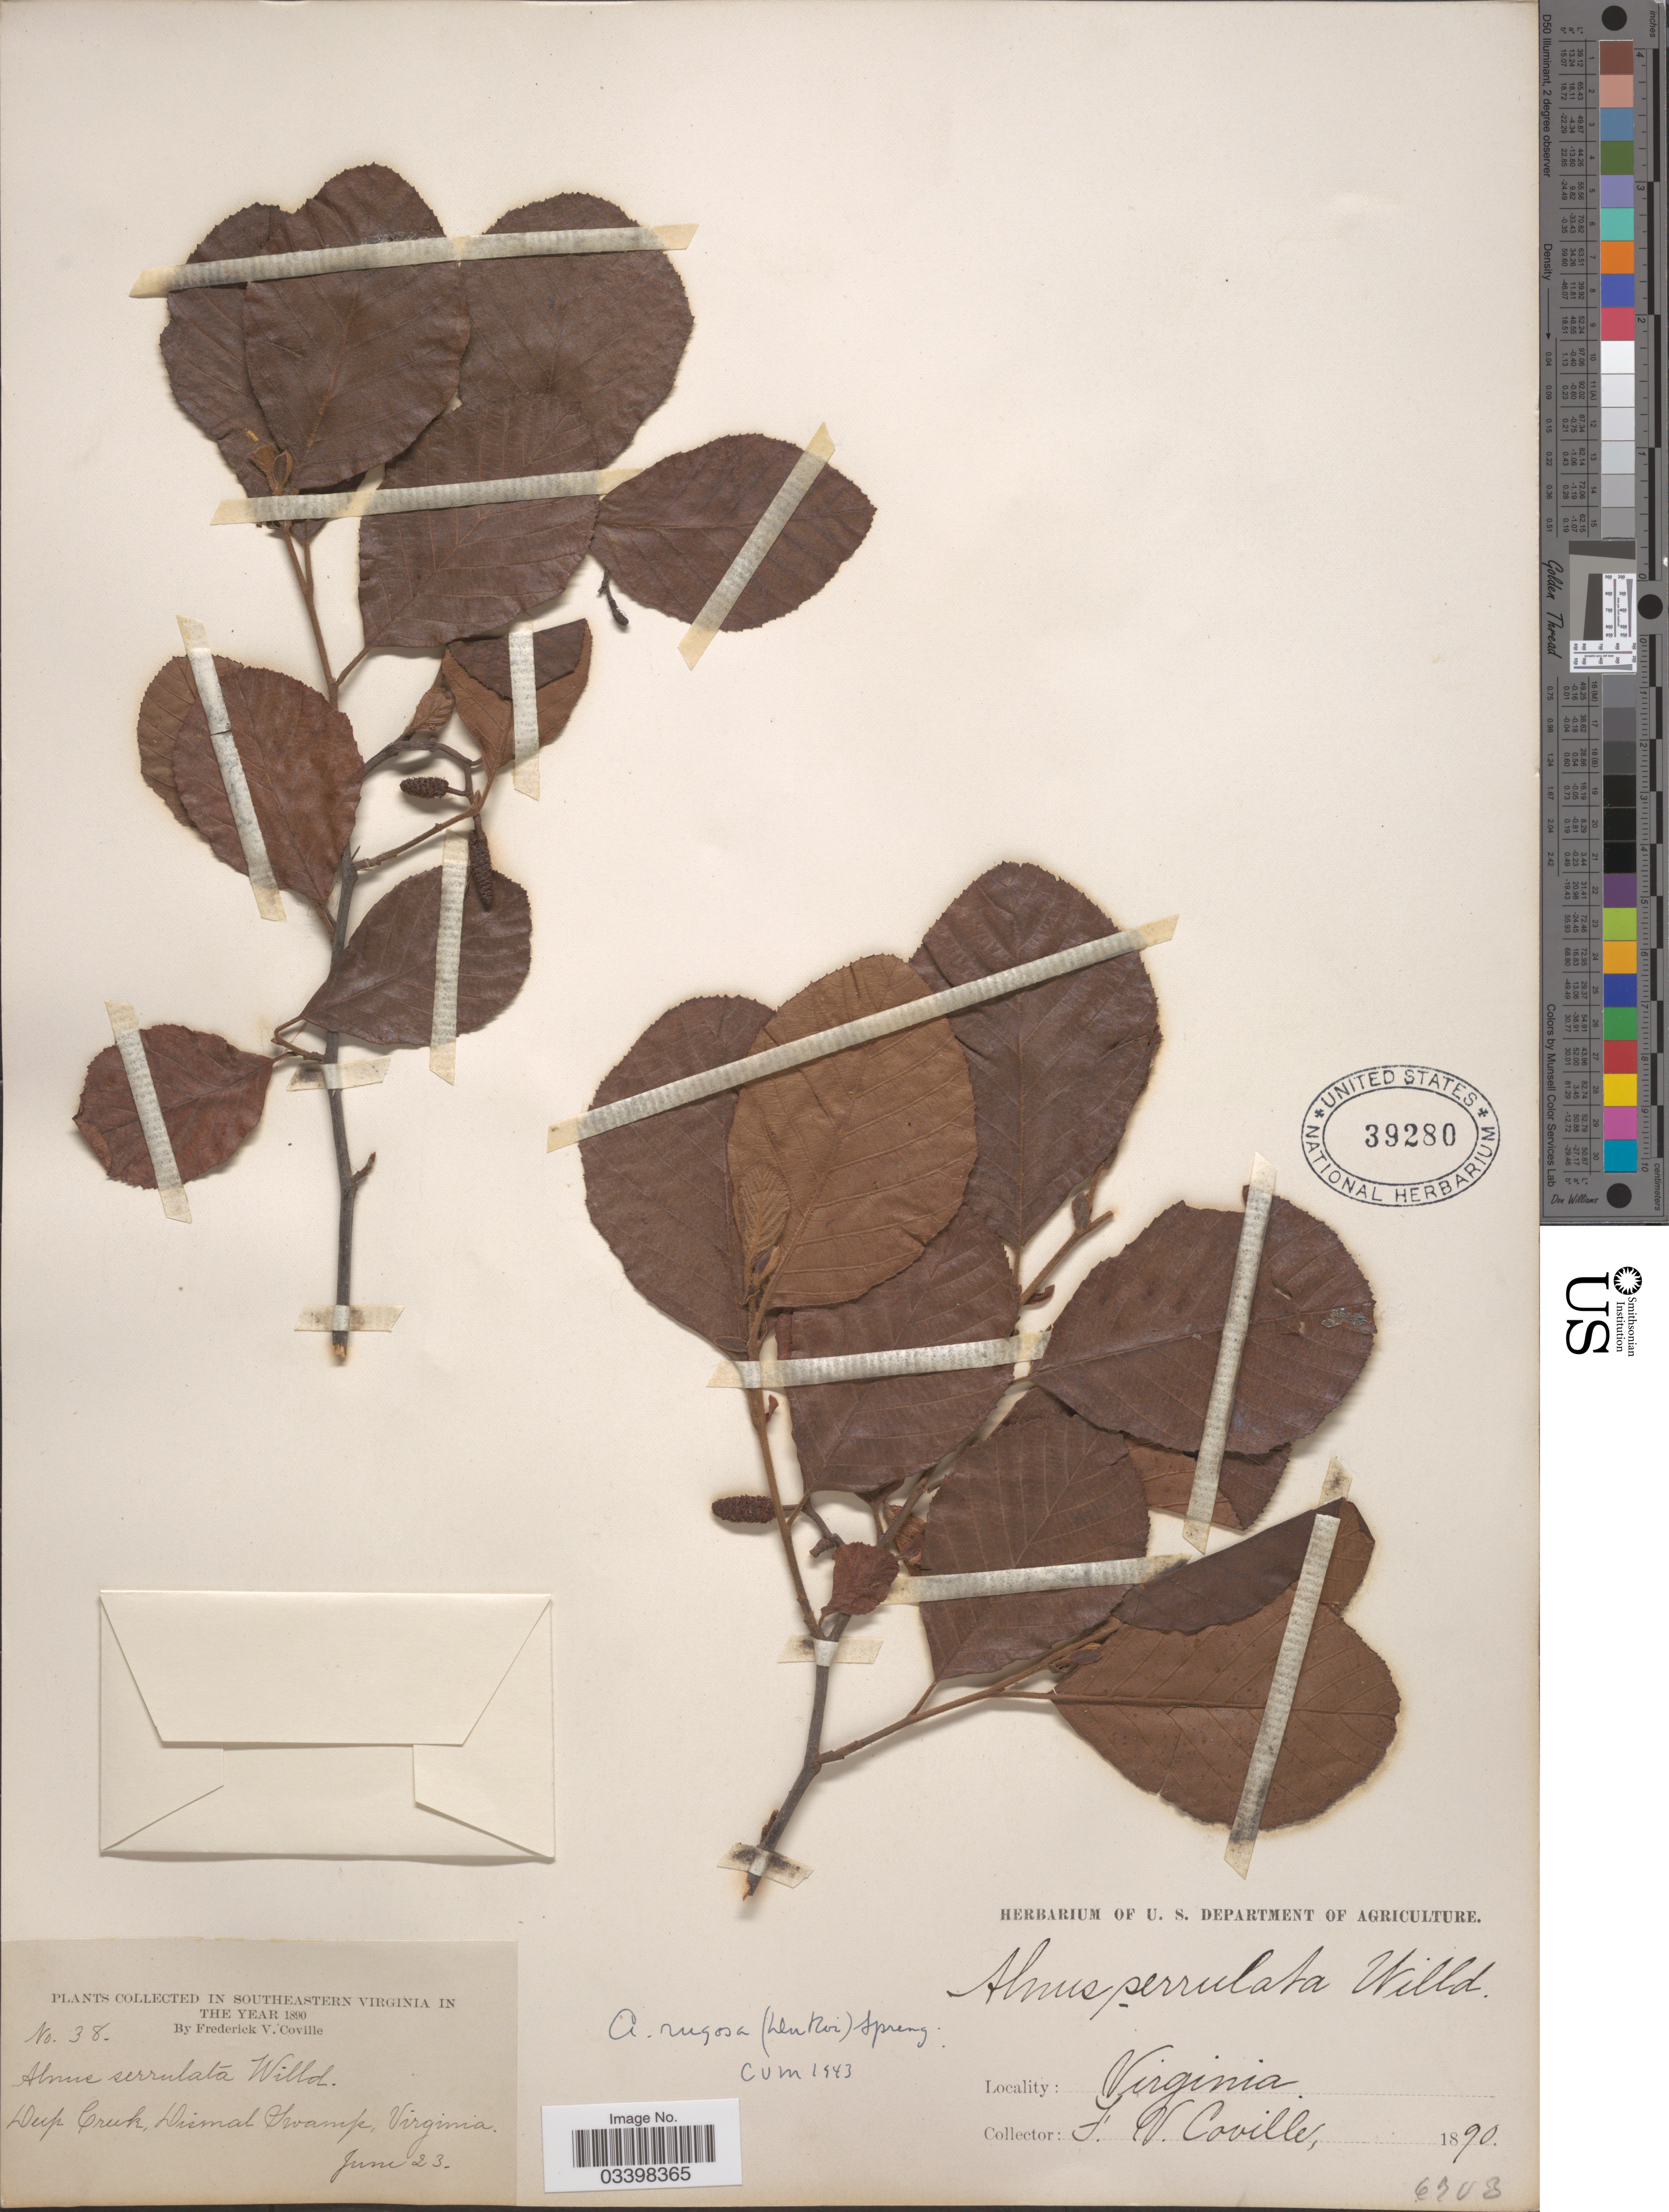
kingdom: Plantae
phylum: Tracheophyta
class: Magnoliopsida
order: Fagales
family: Betulaceae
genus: Alnus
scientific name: Alnus serrulata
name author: (Aiton) Willd.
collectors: F. V. Coville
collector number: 38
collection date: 1890-06-23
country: United States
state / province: Virginia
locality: Southeastern Virginia. Deep Creek, Dismal Swamp.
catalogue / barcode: US 39280